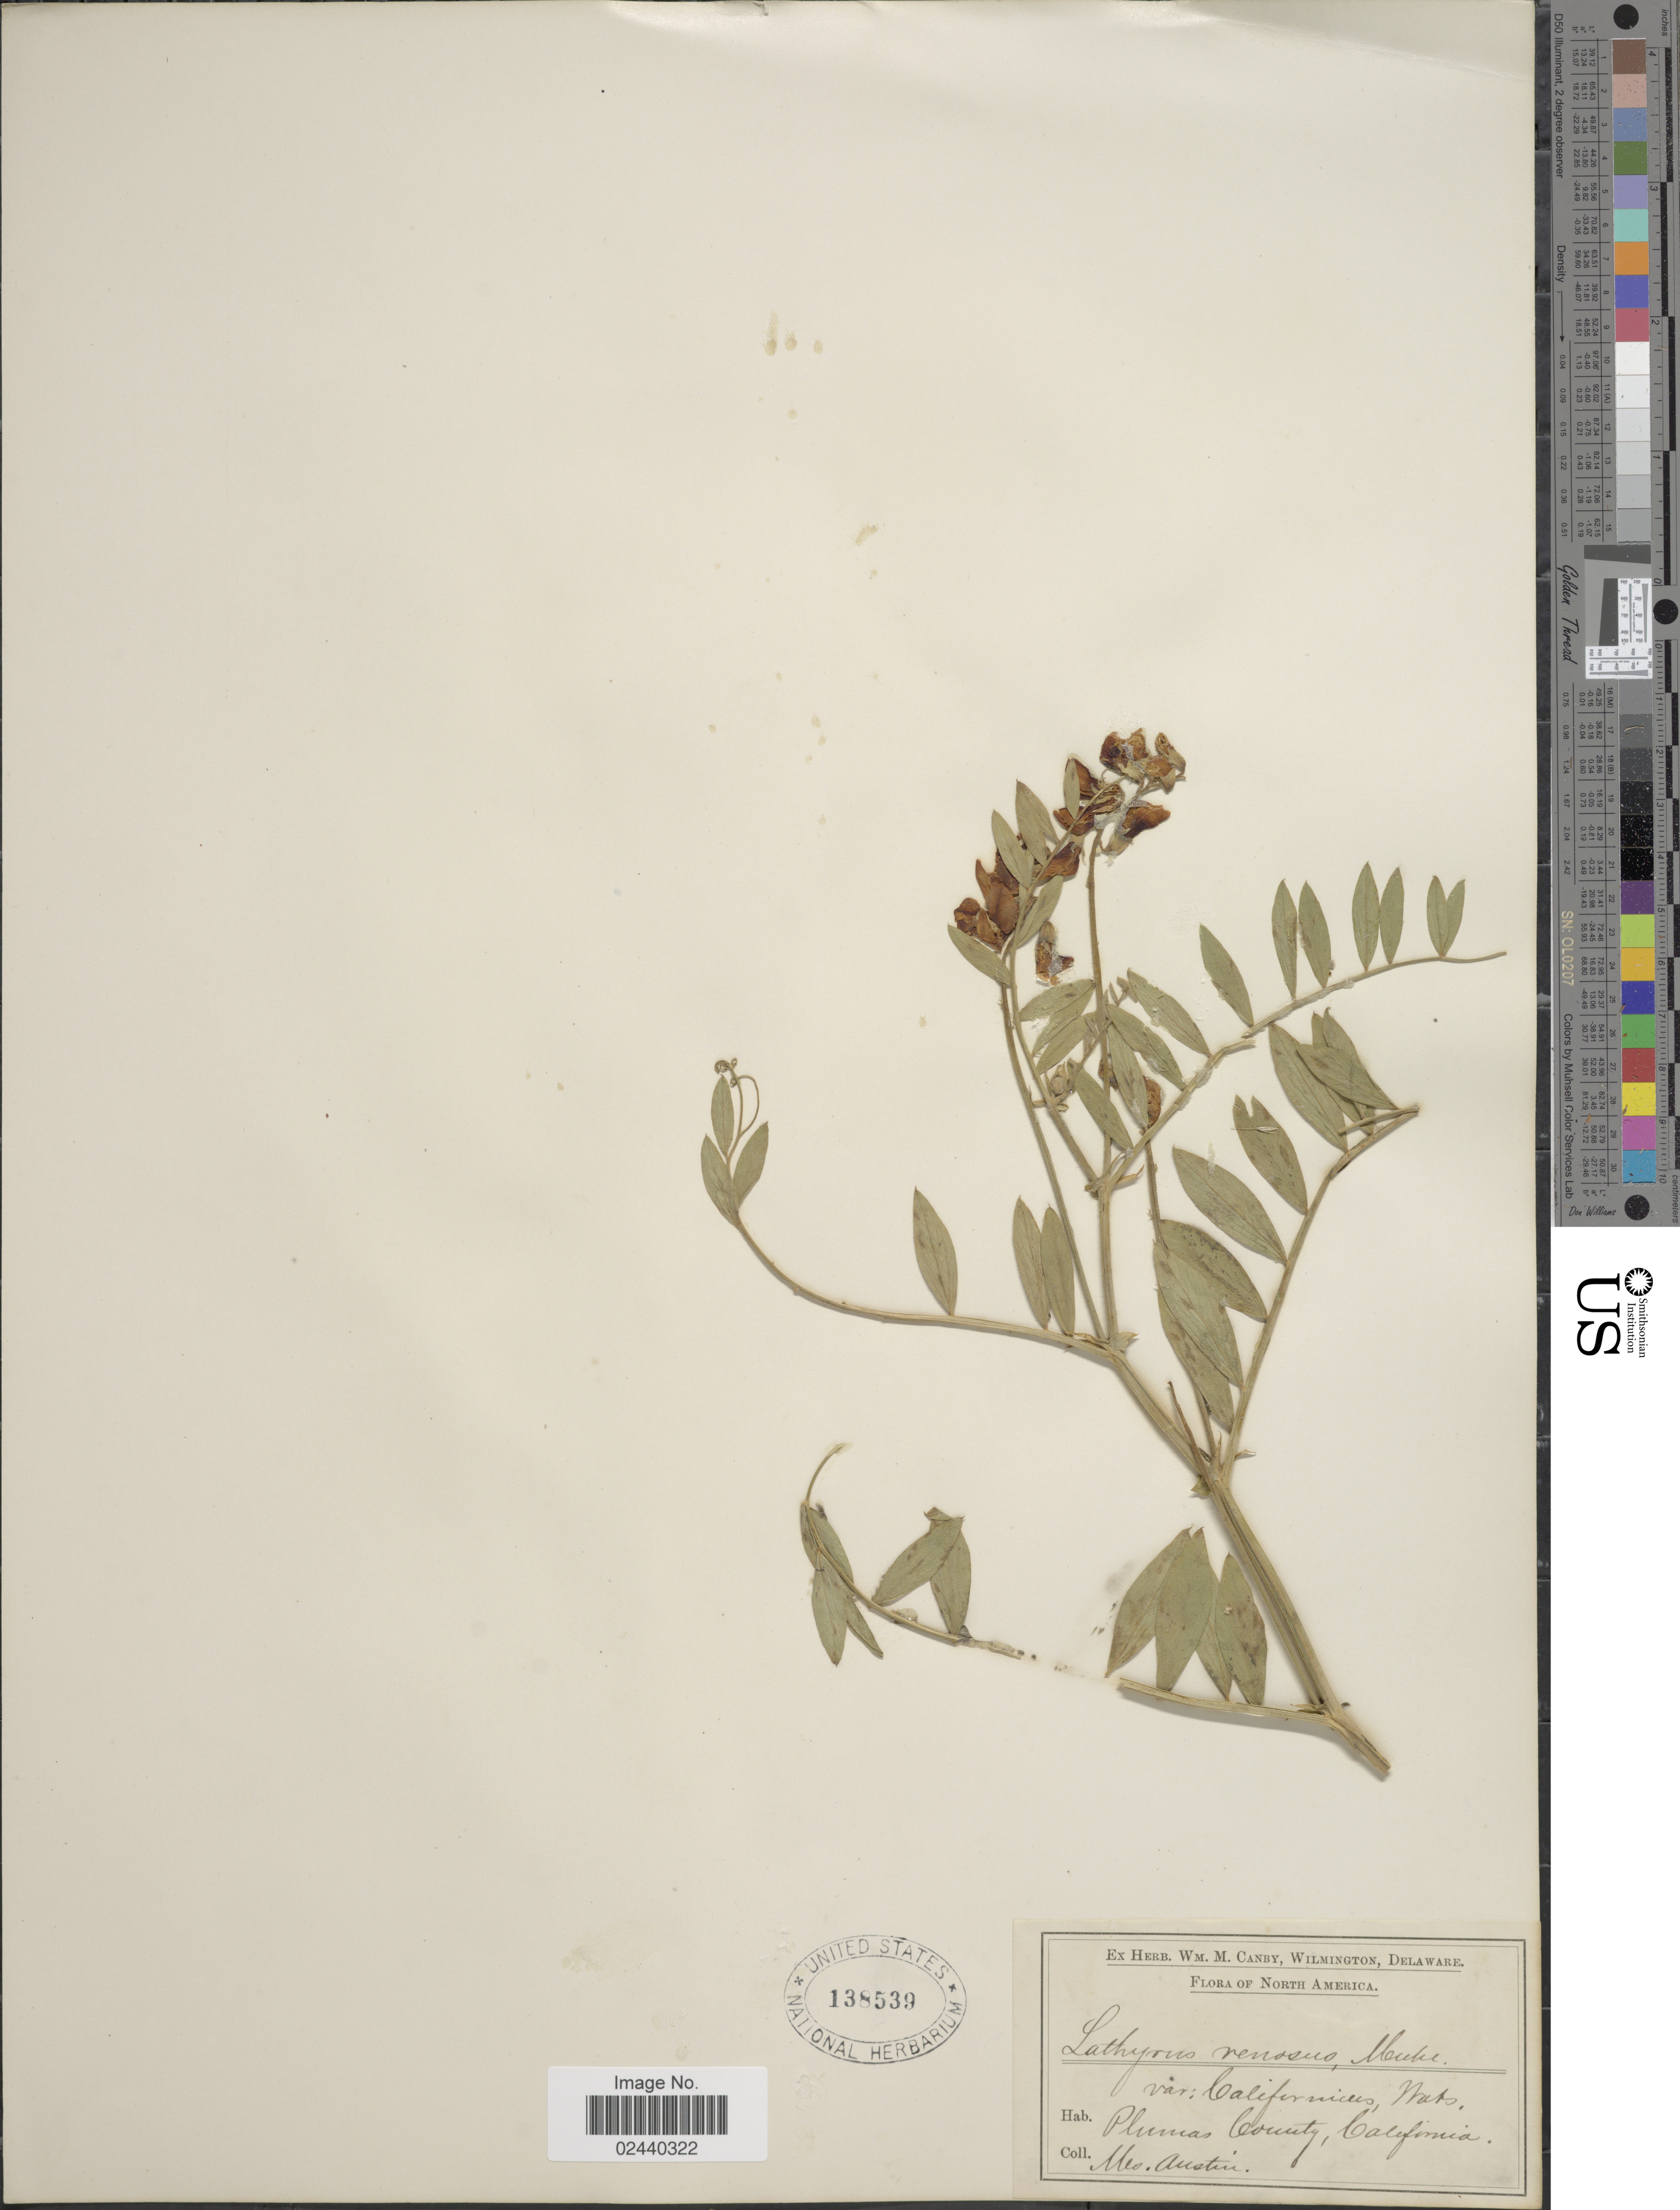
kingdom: Plantae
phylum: Tracheophyta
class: Magnoliopsida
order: Fabales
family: Fabaceae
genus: Lathyrus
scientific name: Lathyrus bolanderi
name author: S. Watson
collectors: Austin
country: United States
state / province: California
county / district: Plumas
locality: Plumas County.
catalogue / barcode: US 138539